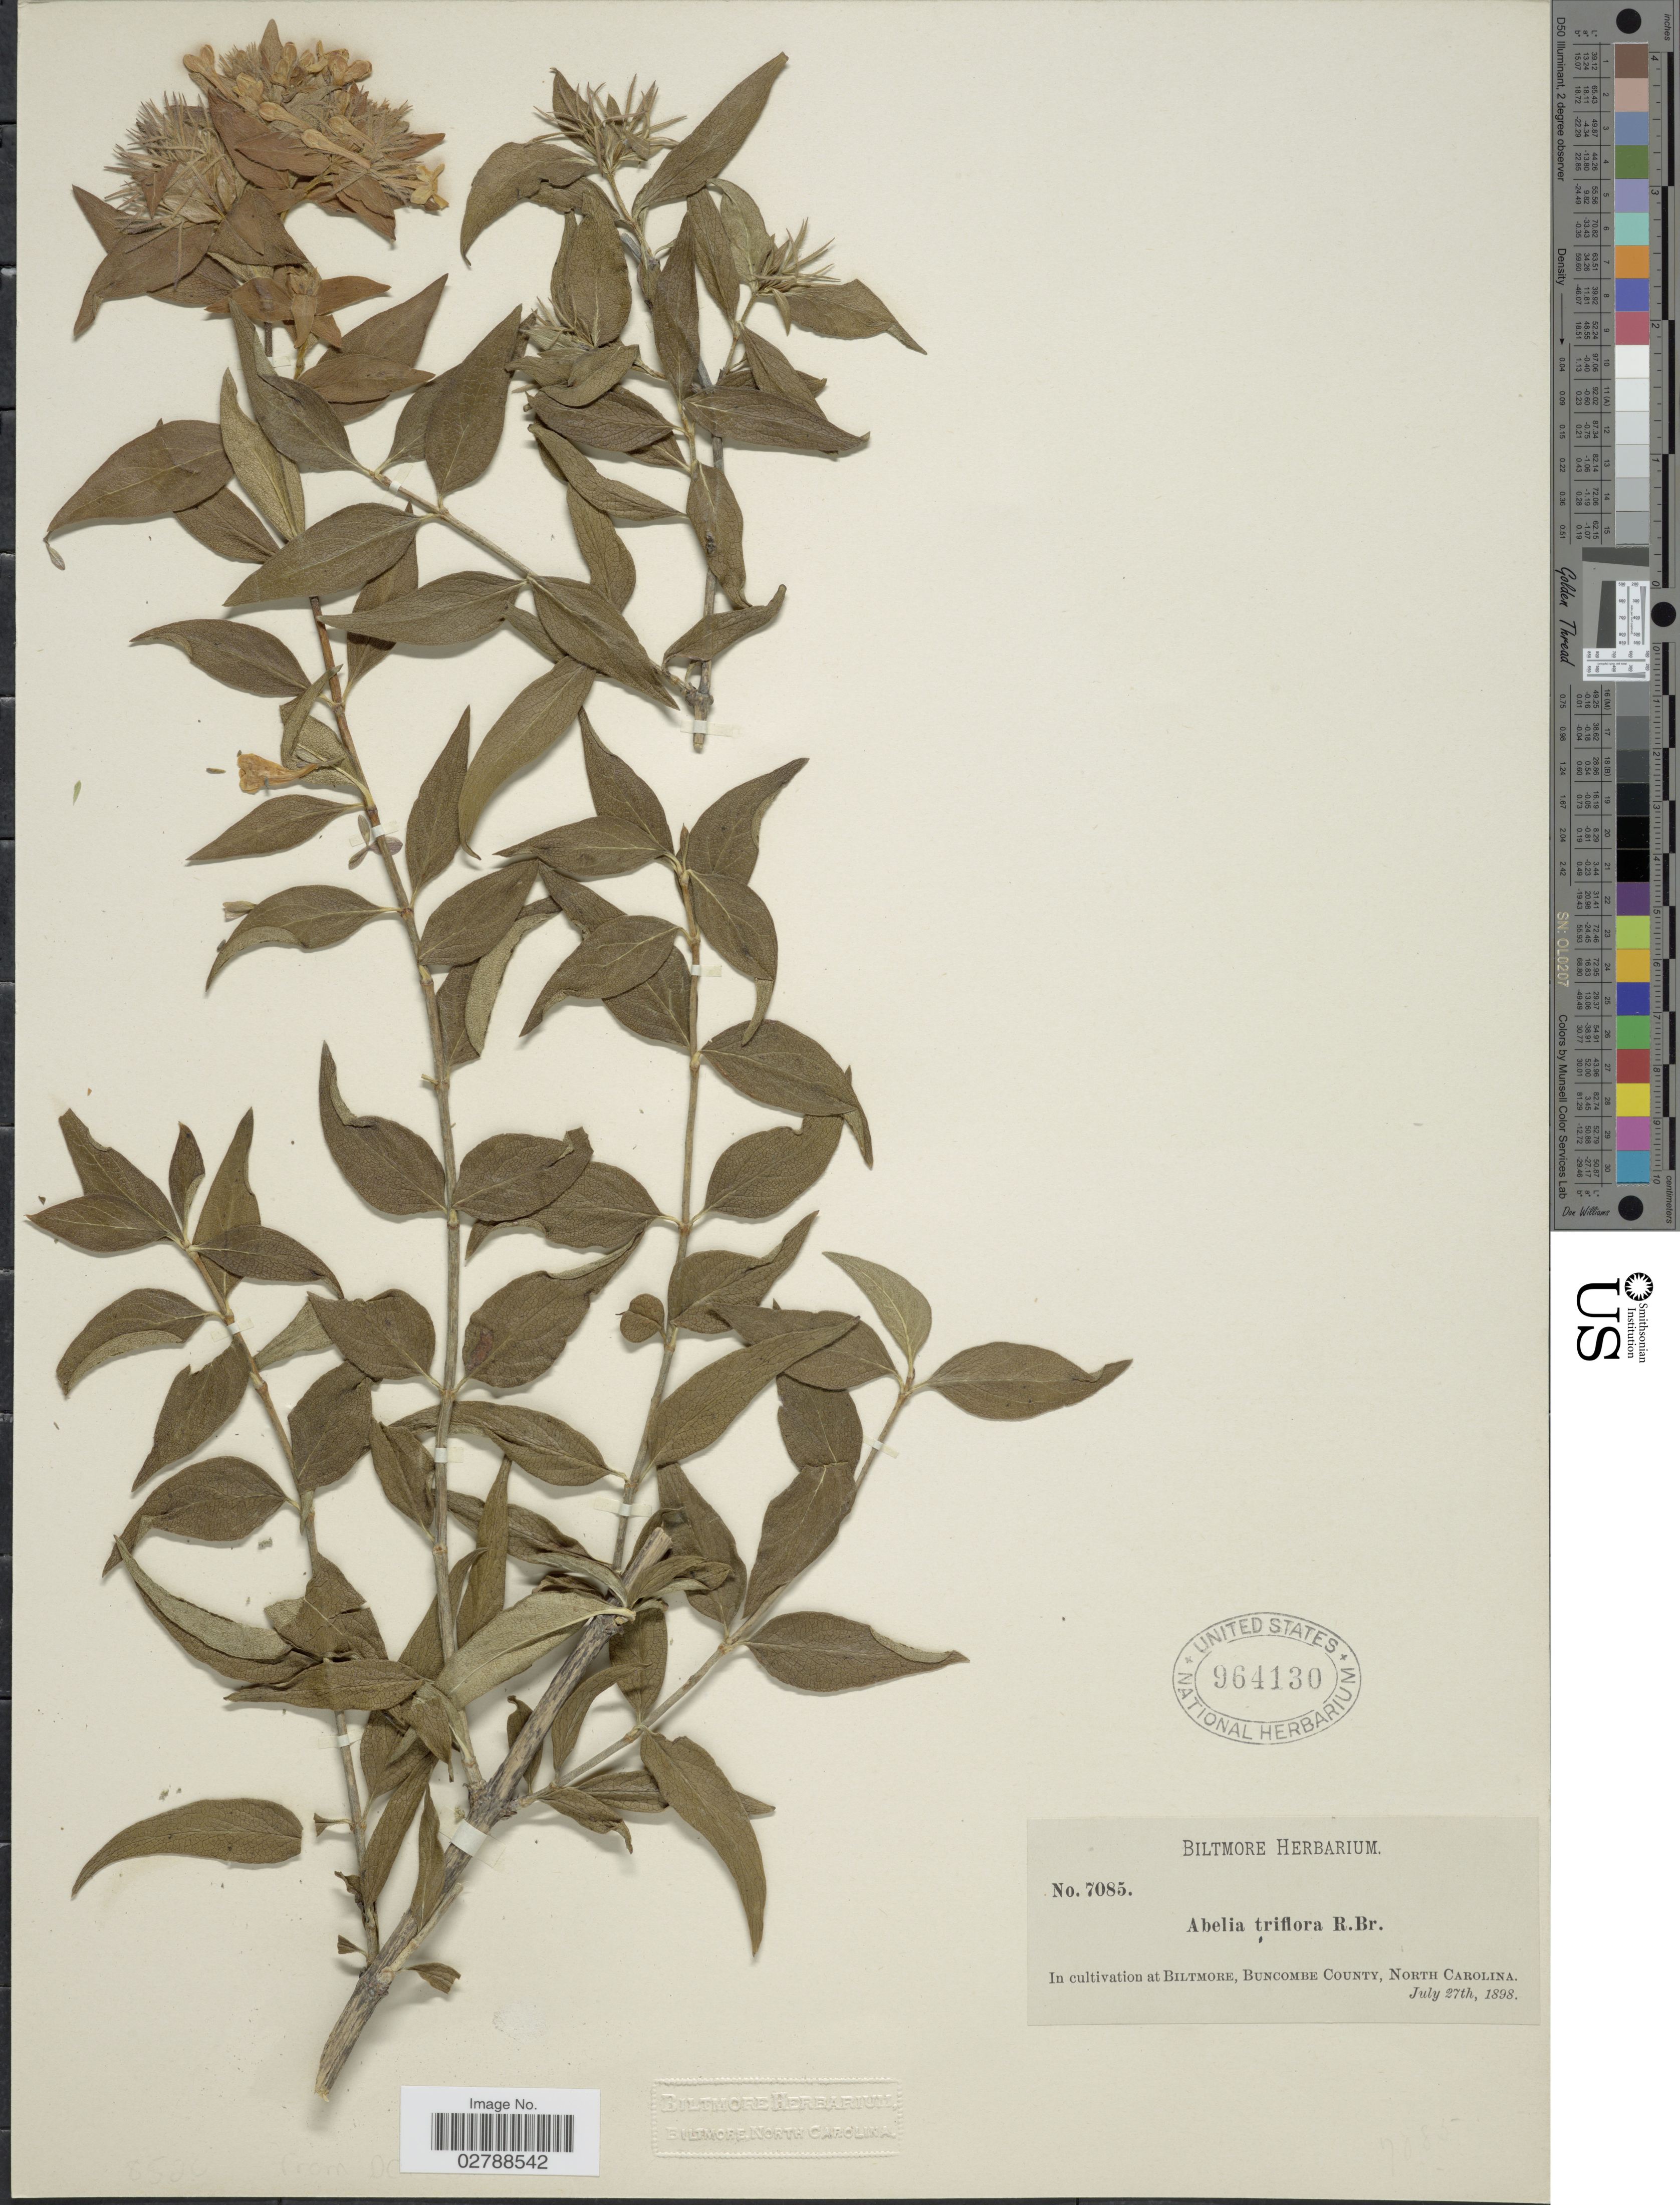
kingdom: Plantae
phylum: Tracheophyta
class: Magnoliopsida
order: Dipsacales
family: Caprifoliaceae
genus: Abelia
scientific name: Abelia grandiflora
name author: (André) Rehder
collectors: ex herb. Biltmore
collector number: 7085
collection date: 1898-07-27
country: United States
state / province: North Carolina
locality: In cultivation at Biltmore, Buncombe County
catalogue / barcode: US 964130